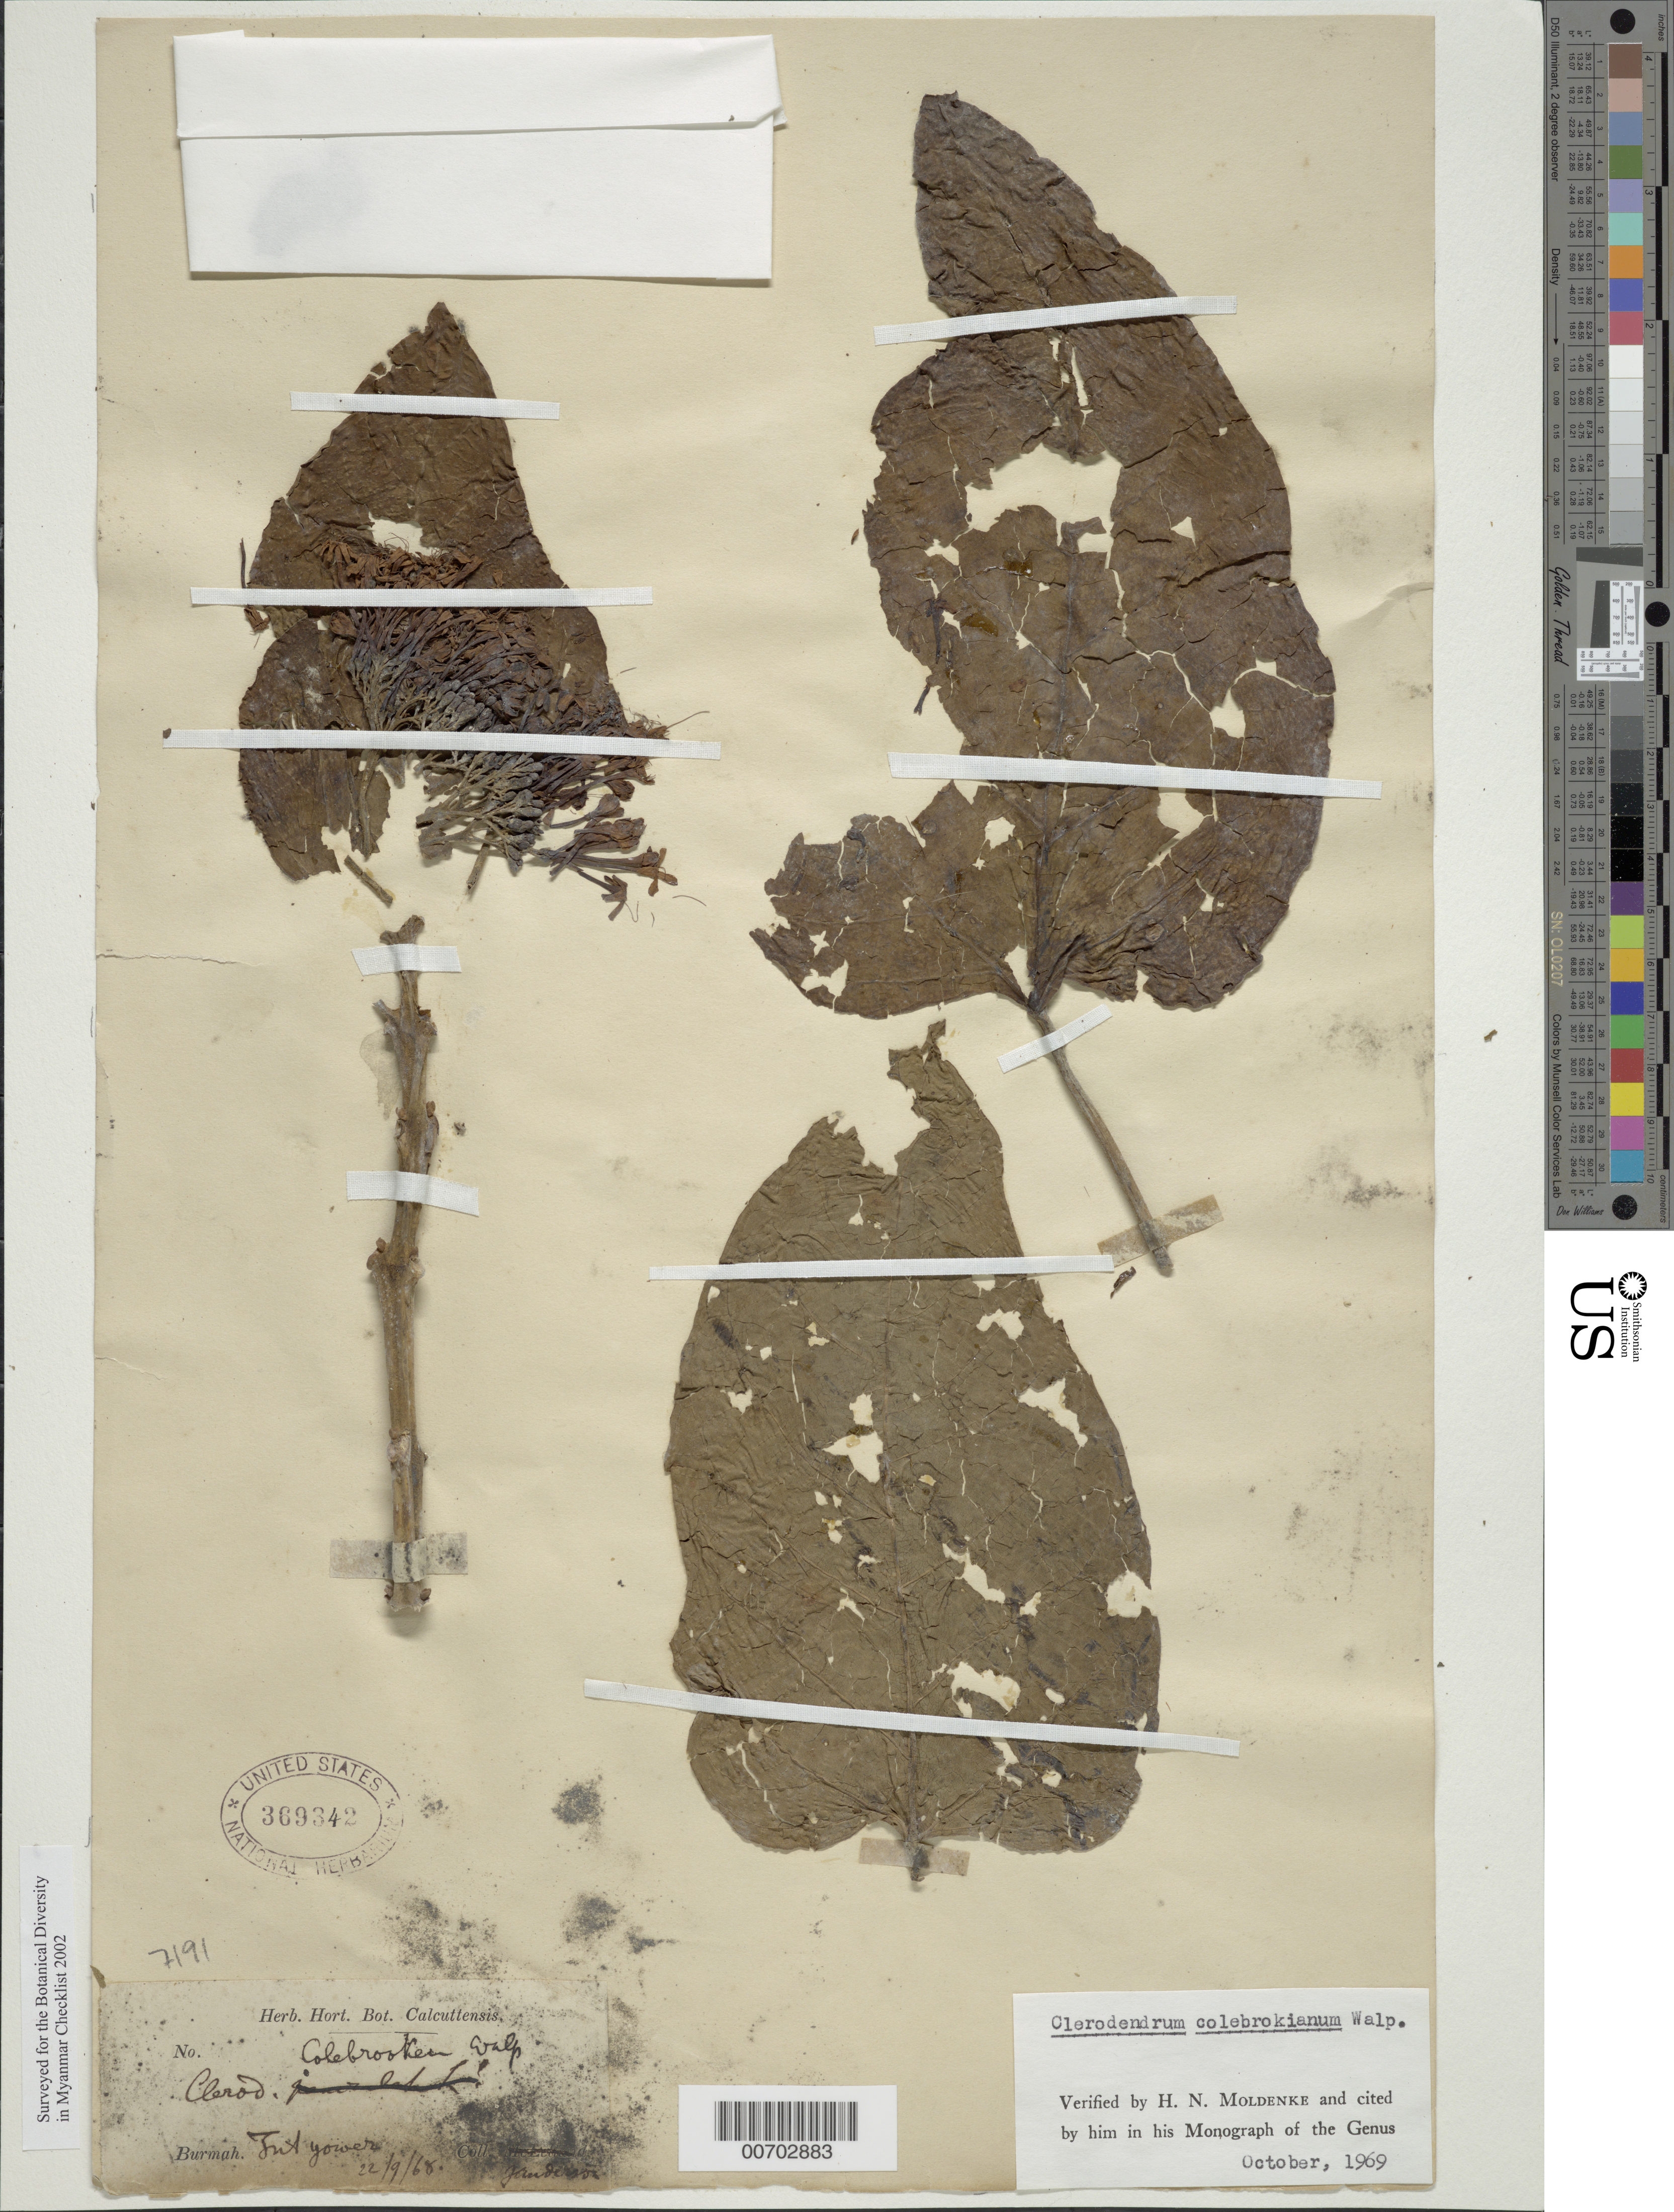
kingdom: Plantae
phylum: Tracheophyta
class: Magnoliopsida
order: Lamiales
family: Lamiaceae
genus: Clerodendrum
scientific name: Clerodendrum colebrookianum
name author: Walp.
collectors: -- Anderson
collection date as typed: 22 Sep 1868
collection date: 1868-09-22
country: Myanmar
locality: Tutyower [?]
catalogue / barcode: US 369342